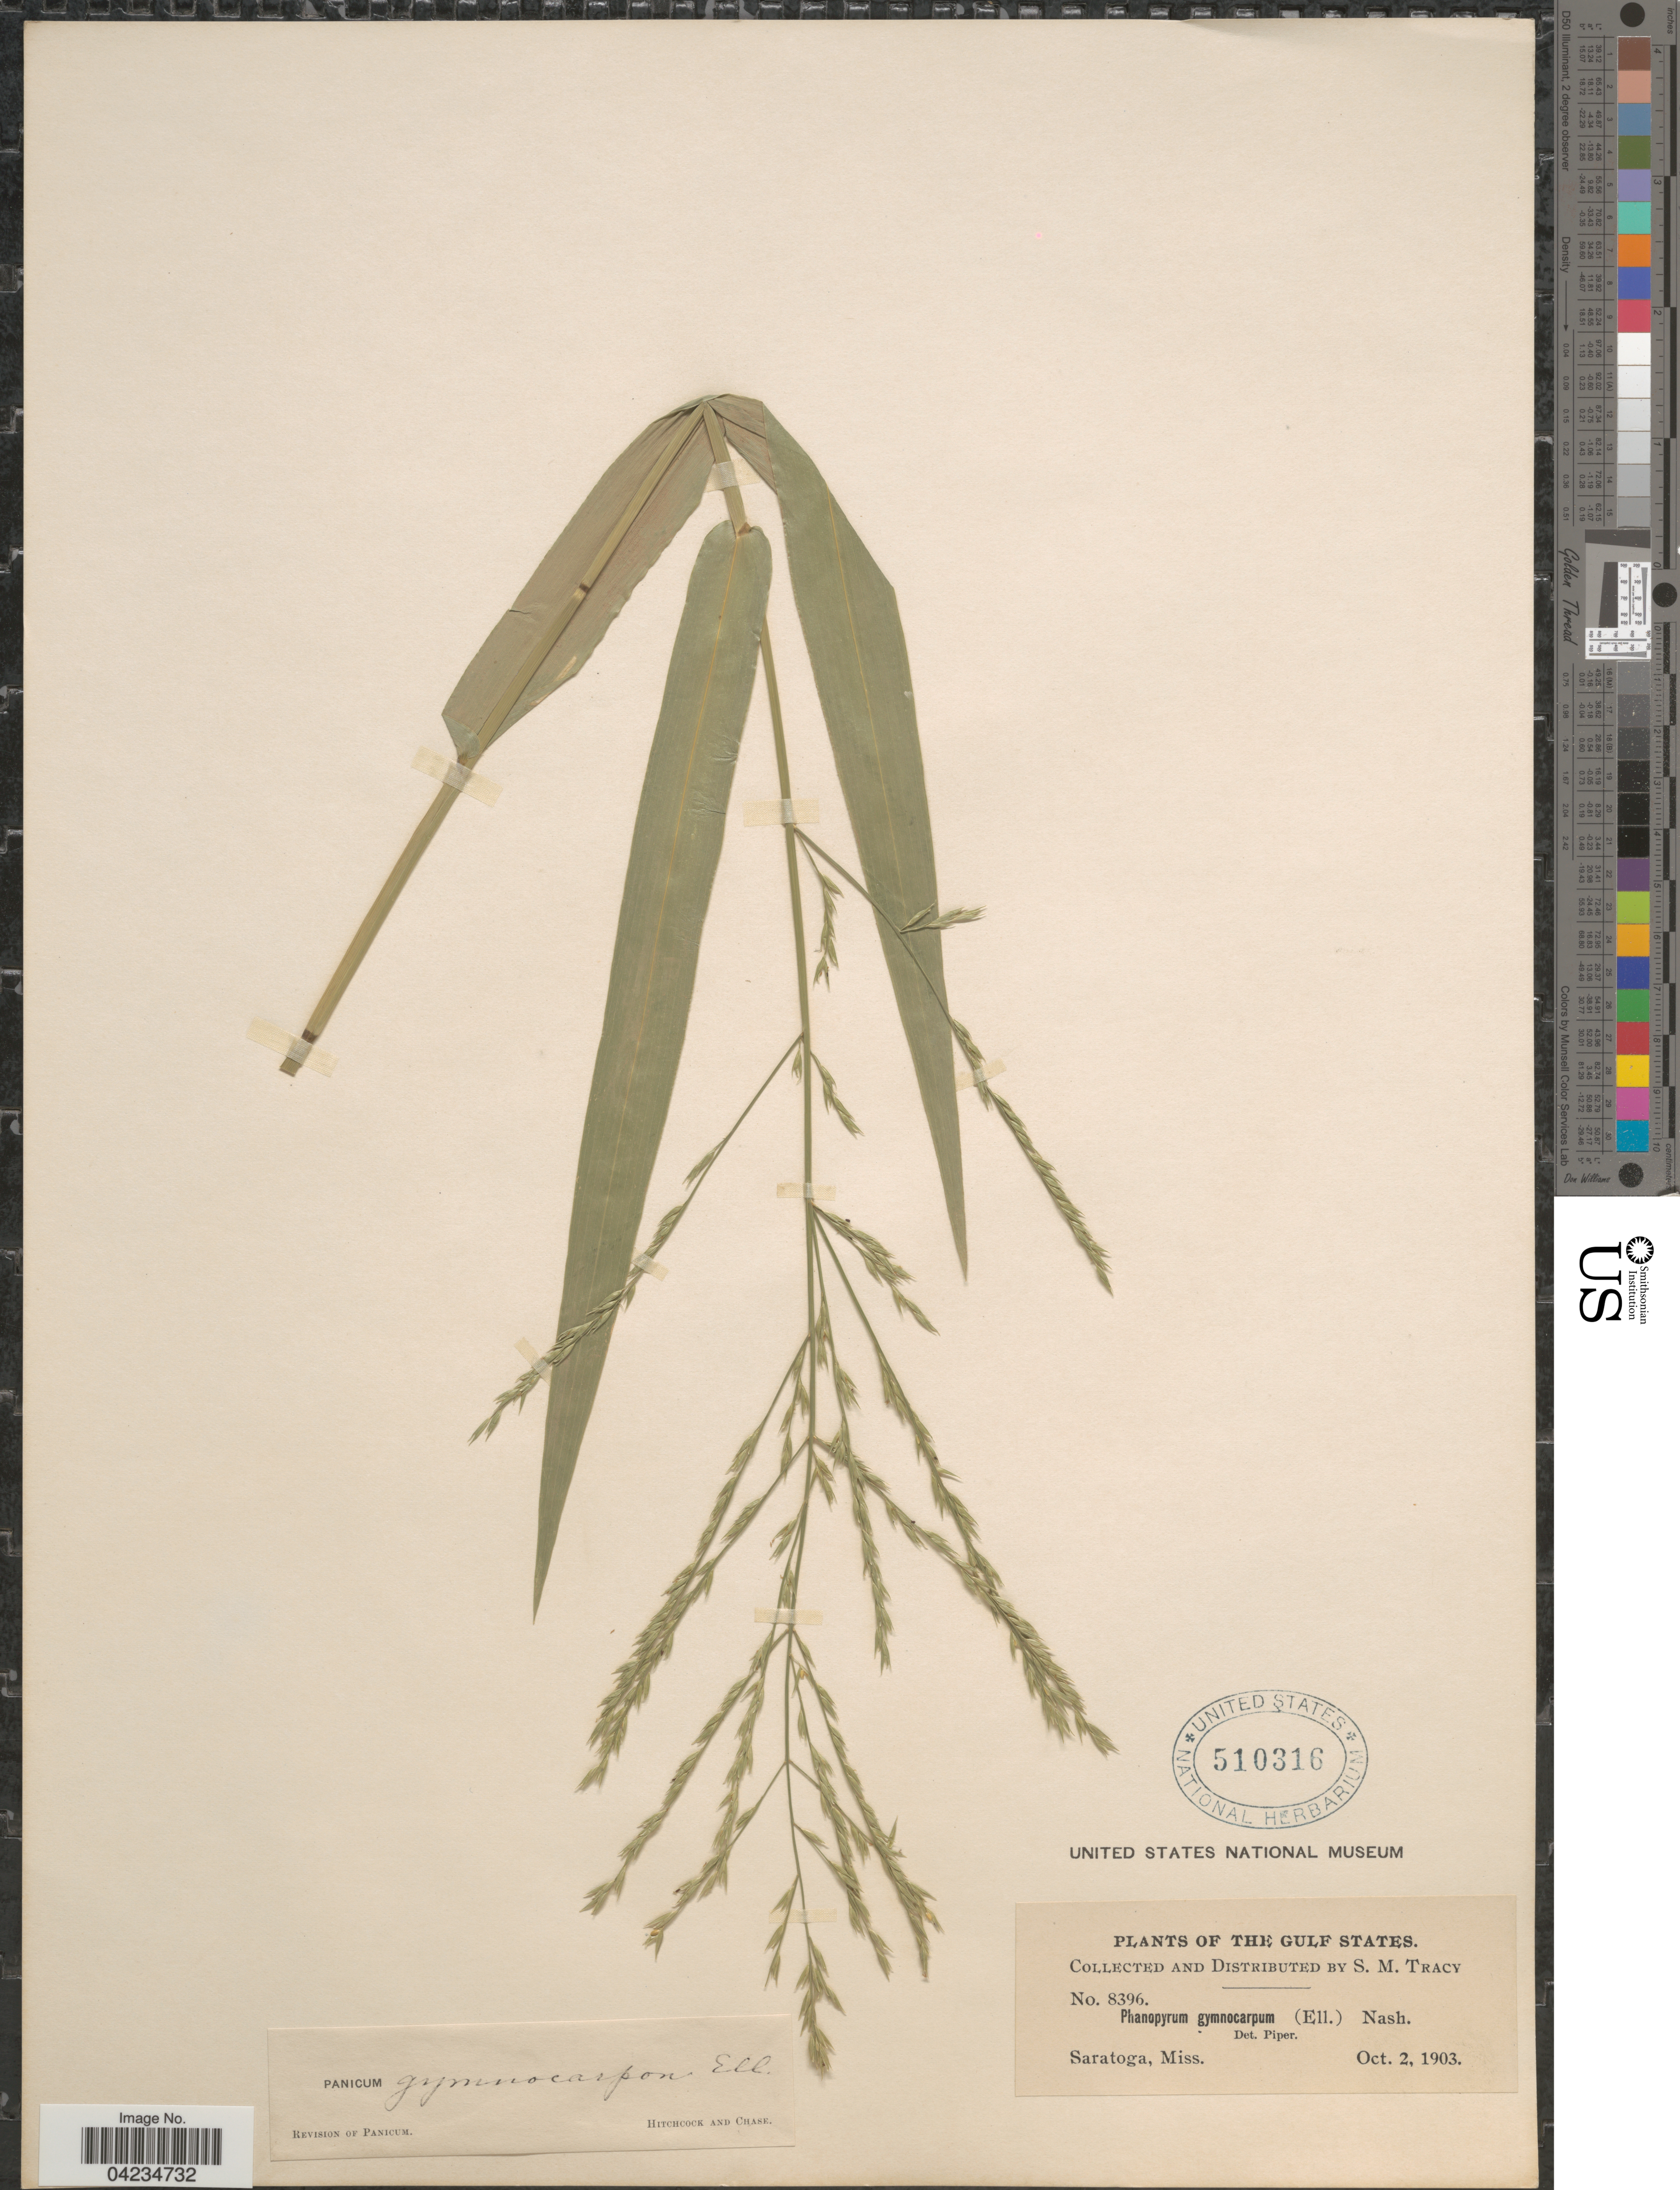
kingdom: Plantae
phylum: Tracheophyta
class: Liliopsida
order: Poales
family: Poaceae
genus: Phanopyrum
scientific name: Phanopyrum gymnocarpon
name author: (Elliott) Nash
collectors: S. M. Tracy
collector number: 8396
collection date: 1903-10-02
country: United States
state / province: Mississippi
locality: Gulf States. Saratoga.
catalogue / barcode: US 510316